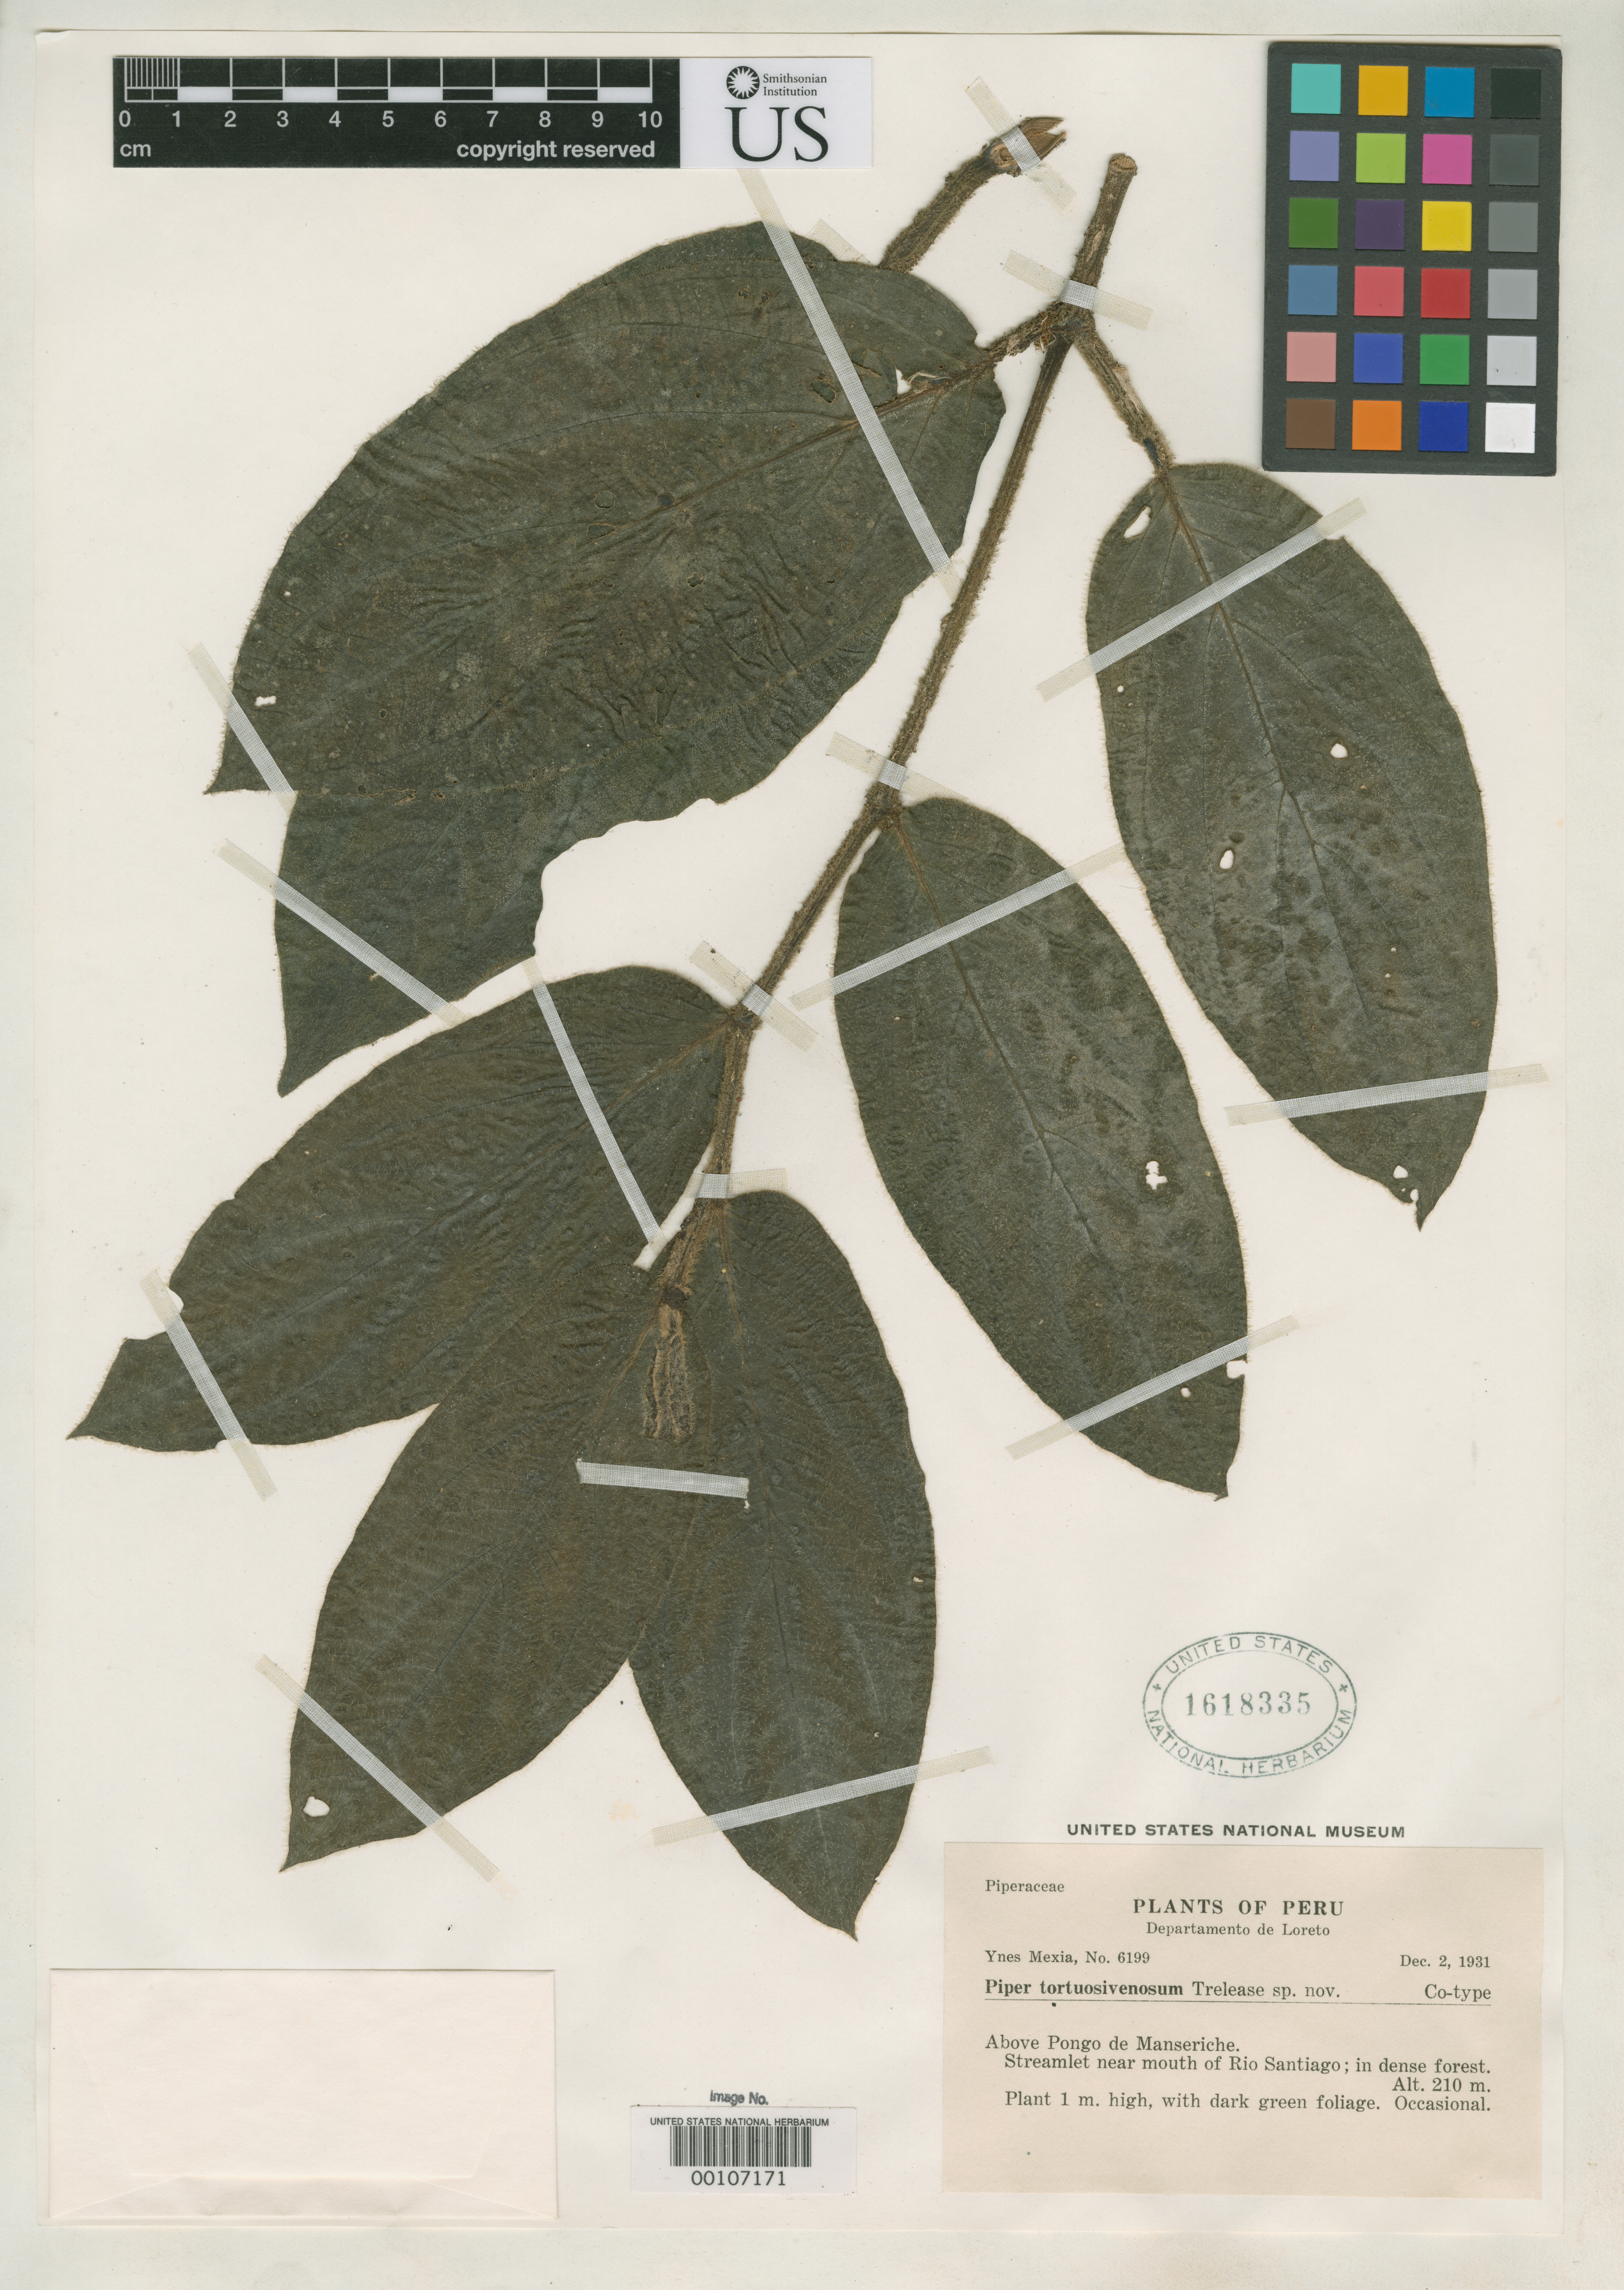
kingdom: Plantae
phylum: Tracheophyta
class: Magnoliopsida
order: Piperales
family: Piperaceae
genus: Piper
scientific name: Piper tortuosivenosum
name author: Trel. in J.F. Macbr.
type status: Isotype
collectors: Y. Mexia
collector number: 6199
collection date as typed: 02 Dec 1931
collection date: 1931-12-02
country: Peru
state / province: Loreto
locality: Above Pongo de Manseriche, near mouth of Rio Santiago.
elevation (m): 210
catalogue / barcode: US 1618335